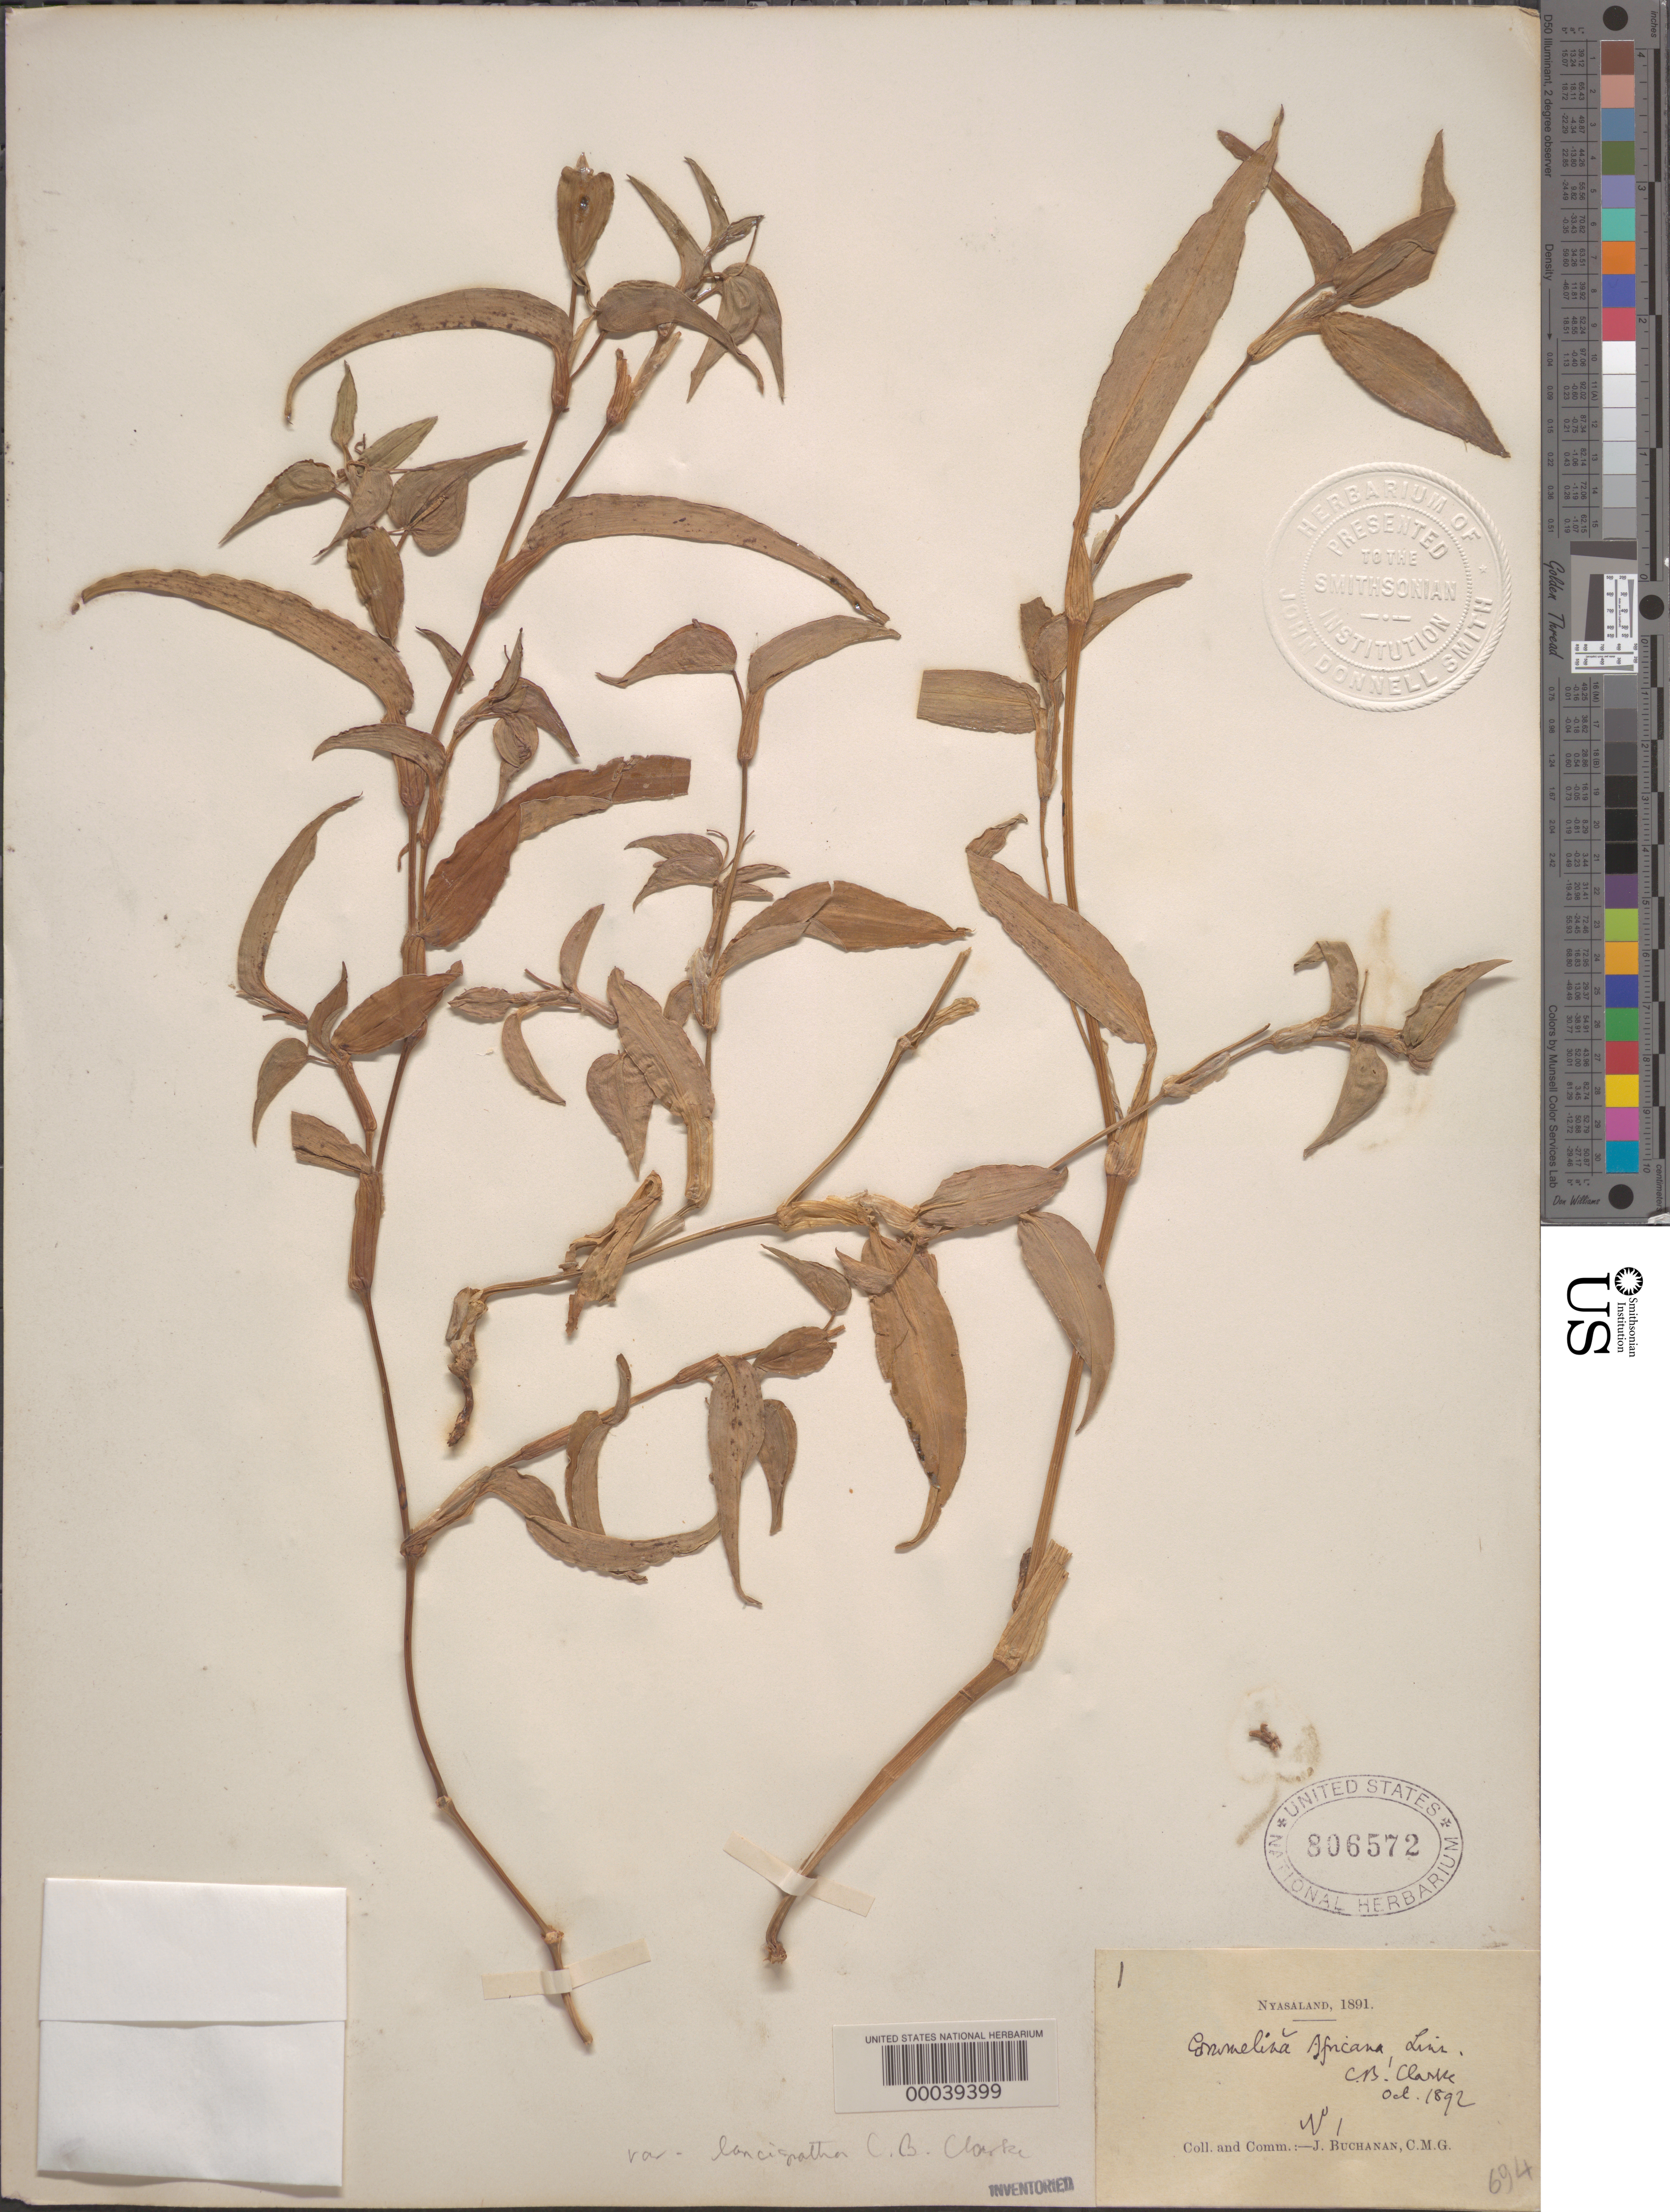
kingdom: Plantae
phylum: Tracheophyta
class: Liliopsida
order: Commelinales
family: Commelinaceae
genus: Commelina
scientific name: Commelina africana var. lancispatha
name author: C.B. Clarke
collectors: J. Buchanan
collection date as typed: Oct 1892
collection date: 1892-10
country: Malawi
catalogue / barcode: US 806572